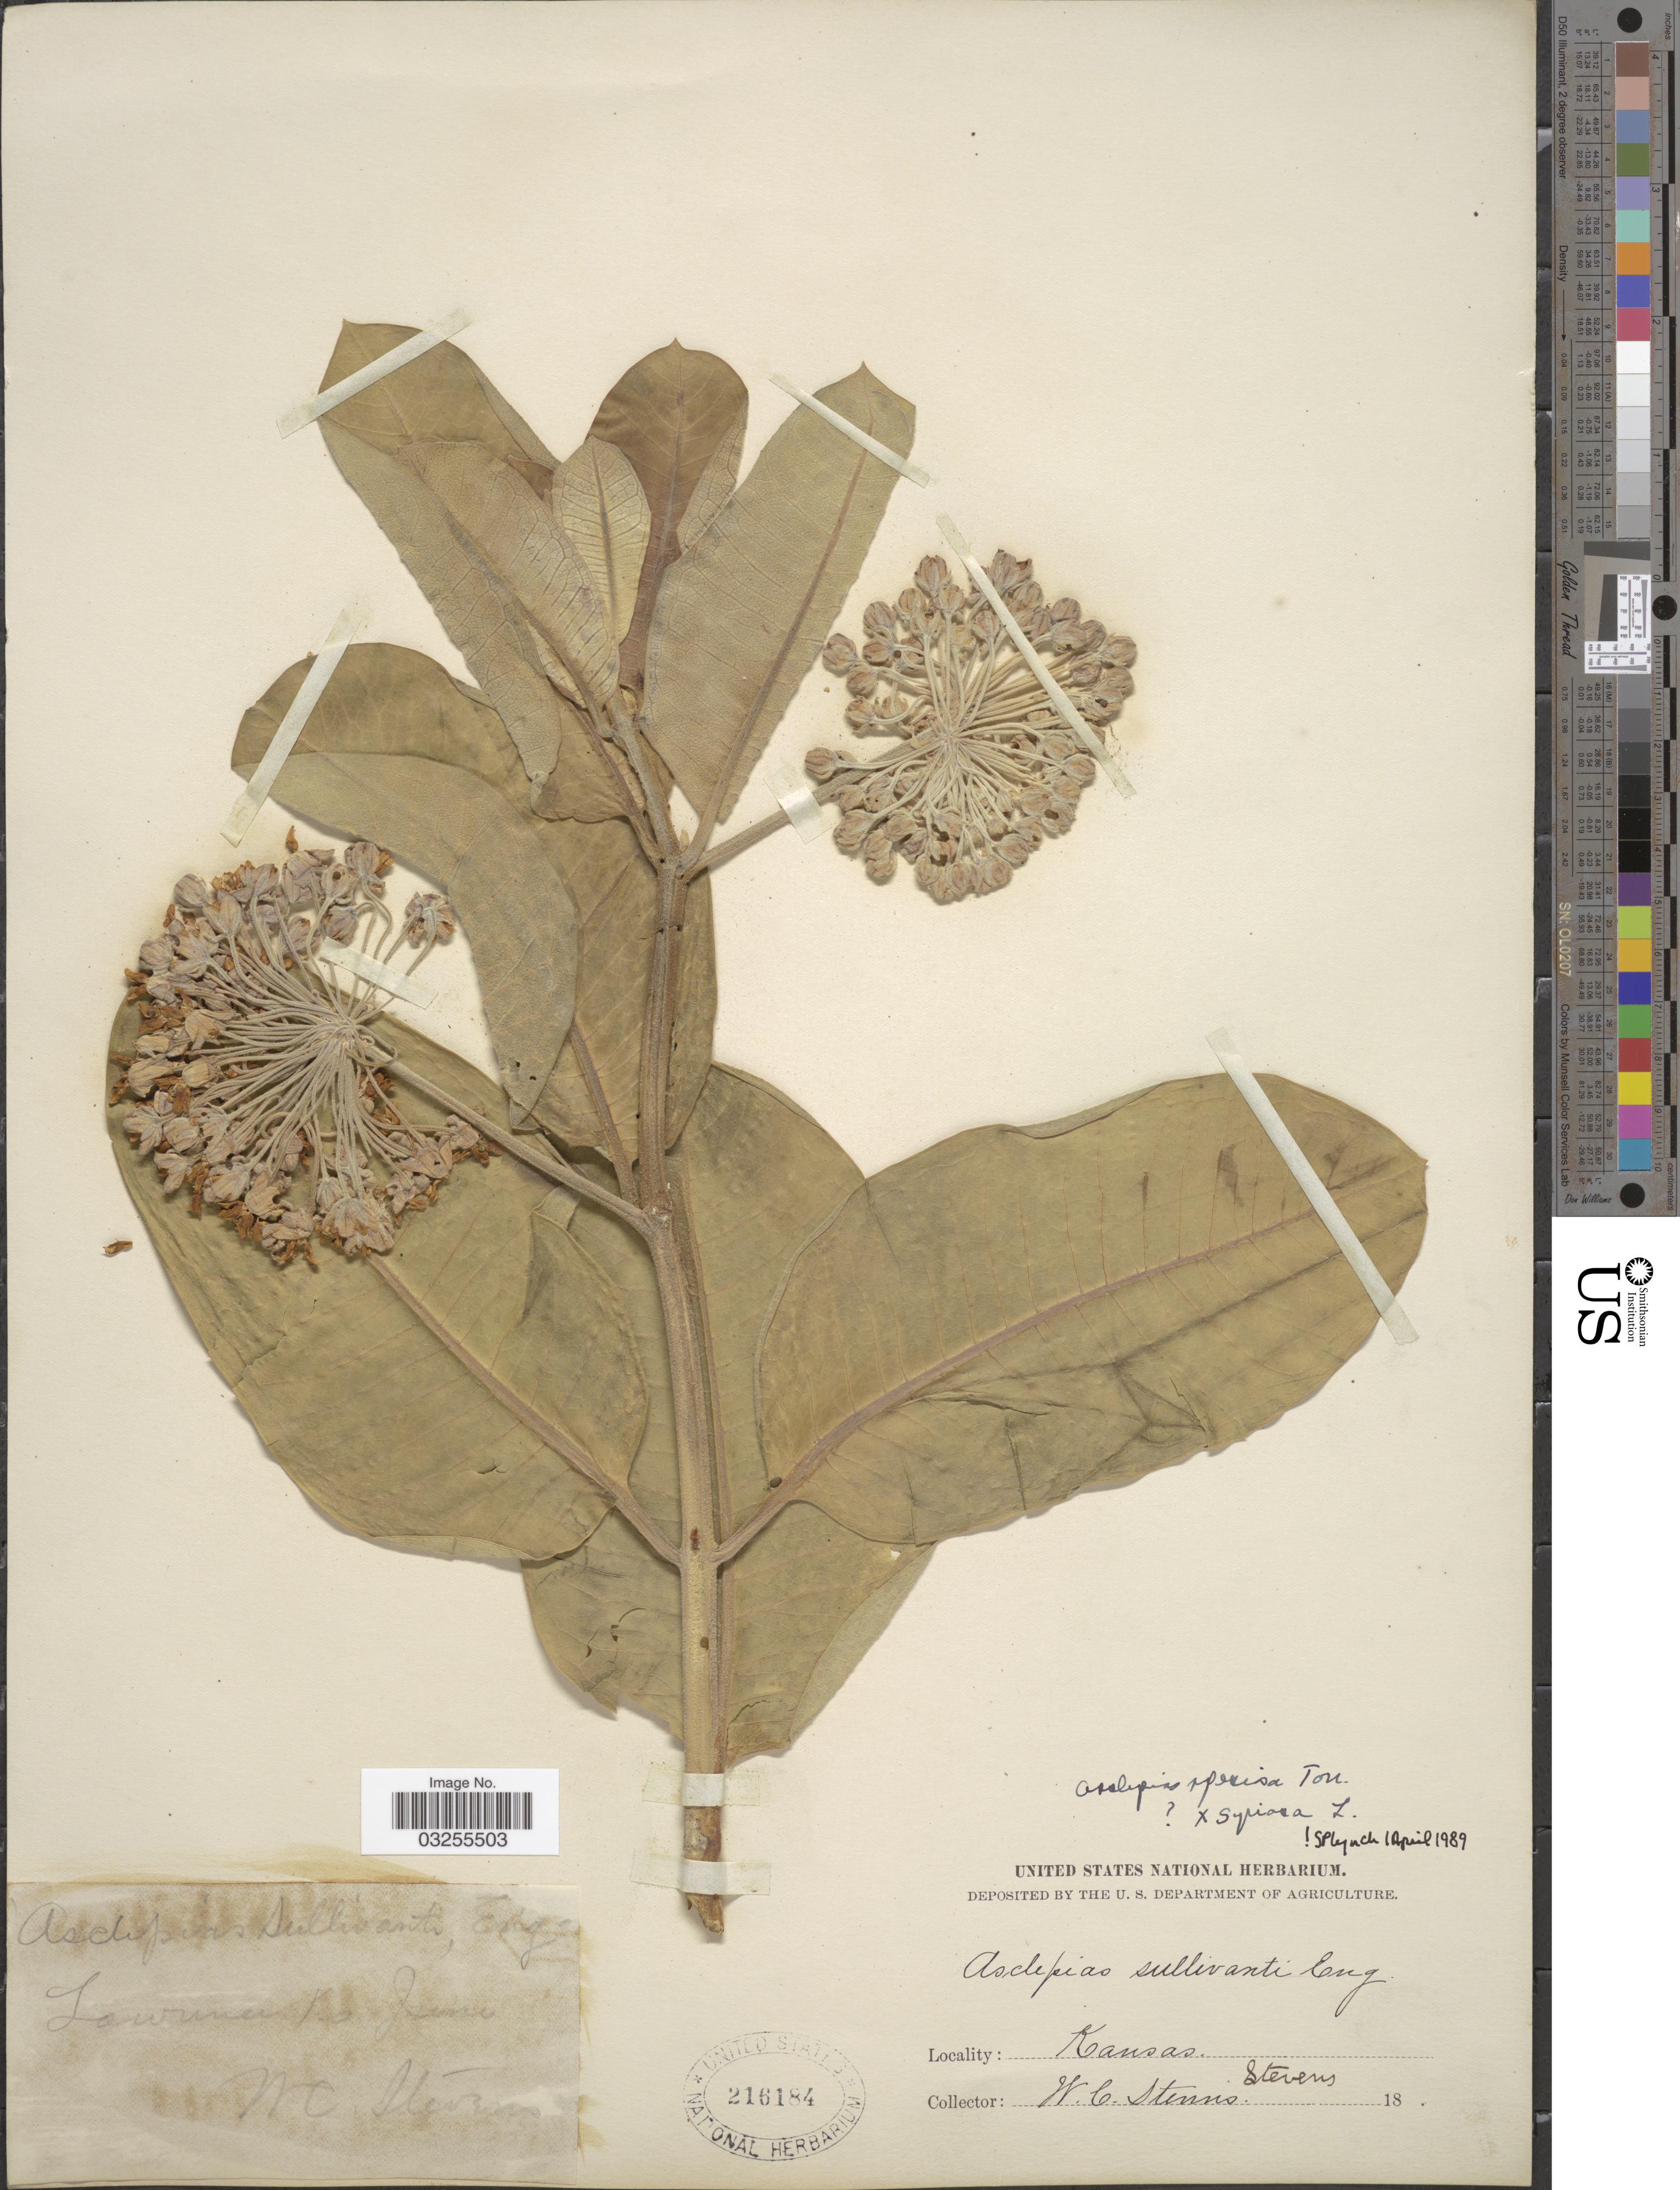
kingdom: Plantae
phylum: Tracheophyta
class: Magnoliopsida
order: Gentianales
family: Apocynaceae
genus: Asclepias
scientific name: Asclepias speciosa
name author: Torr.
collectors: W. C. Stevens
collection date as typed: June 18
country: United States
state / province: Kansas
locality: Lawrence Co.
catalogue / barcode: US 216184